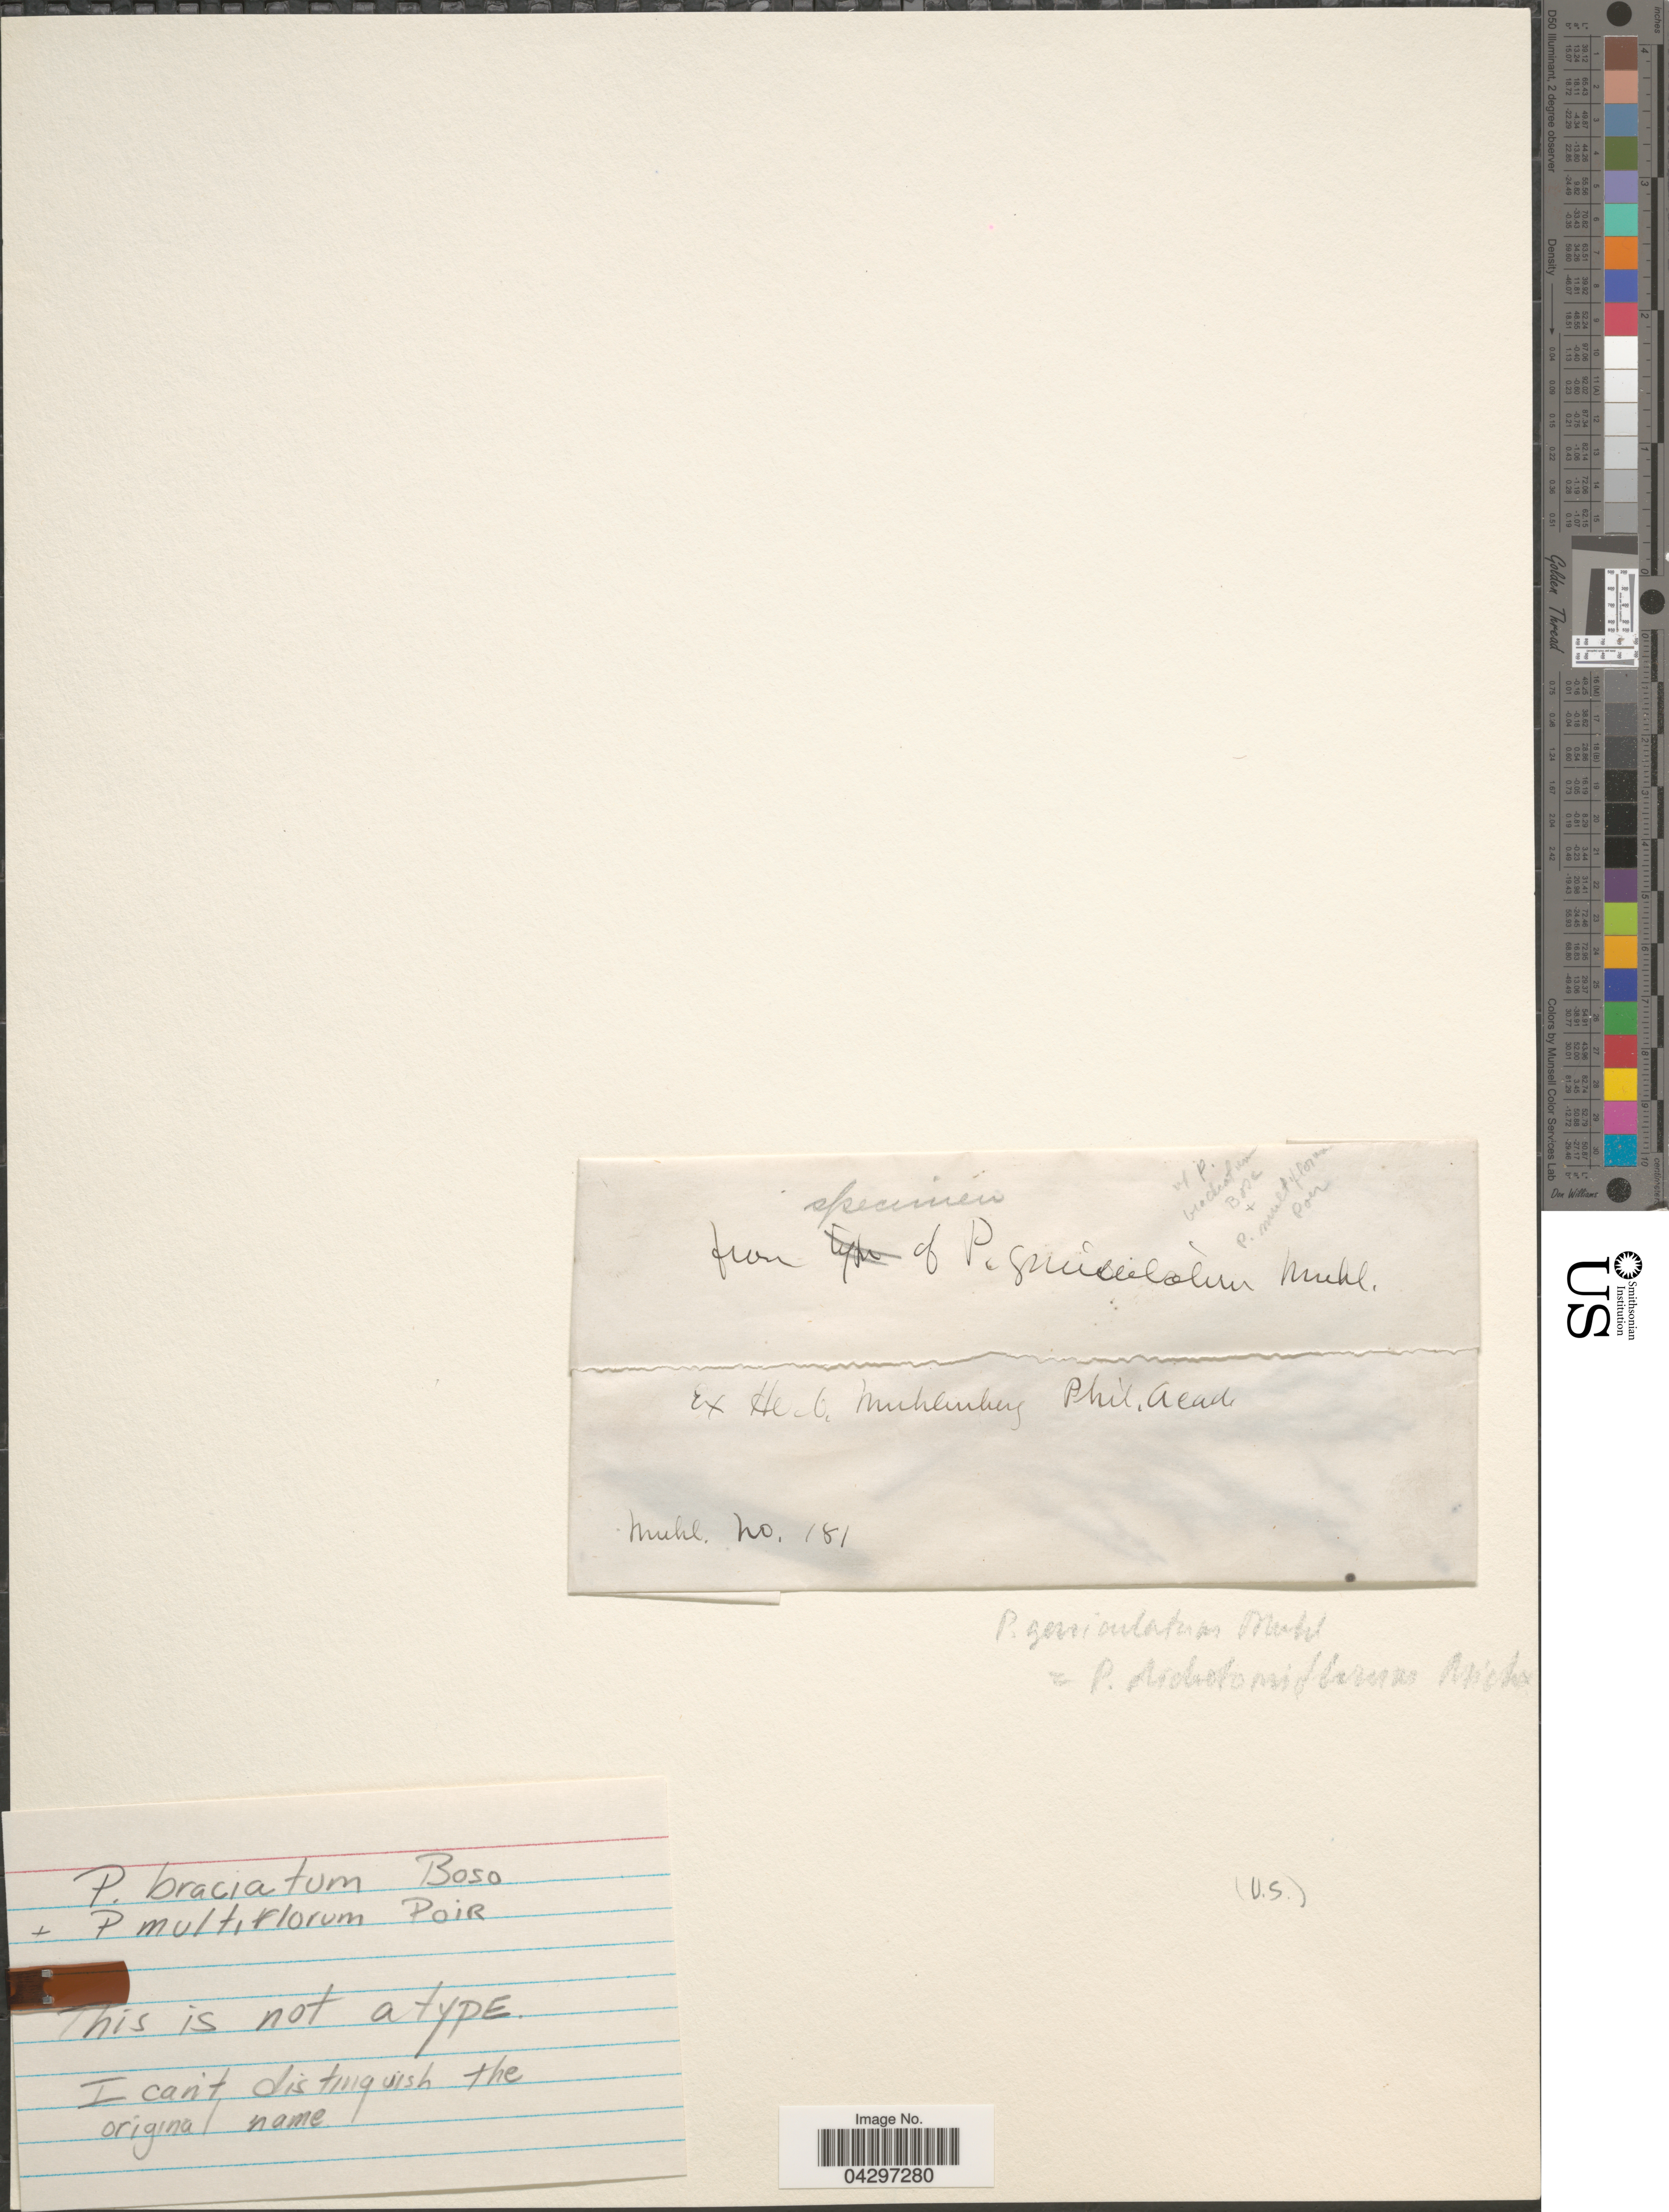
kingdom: Plantae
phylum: Tracheophyta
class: Liliopsida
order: Poales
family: Poaceae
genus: Panicum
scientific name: Panicum brachiatum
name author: Poir. in Lam.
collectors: Muhl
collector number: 181